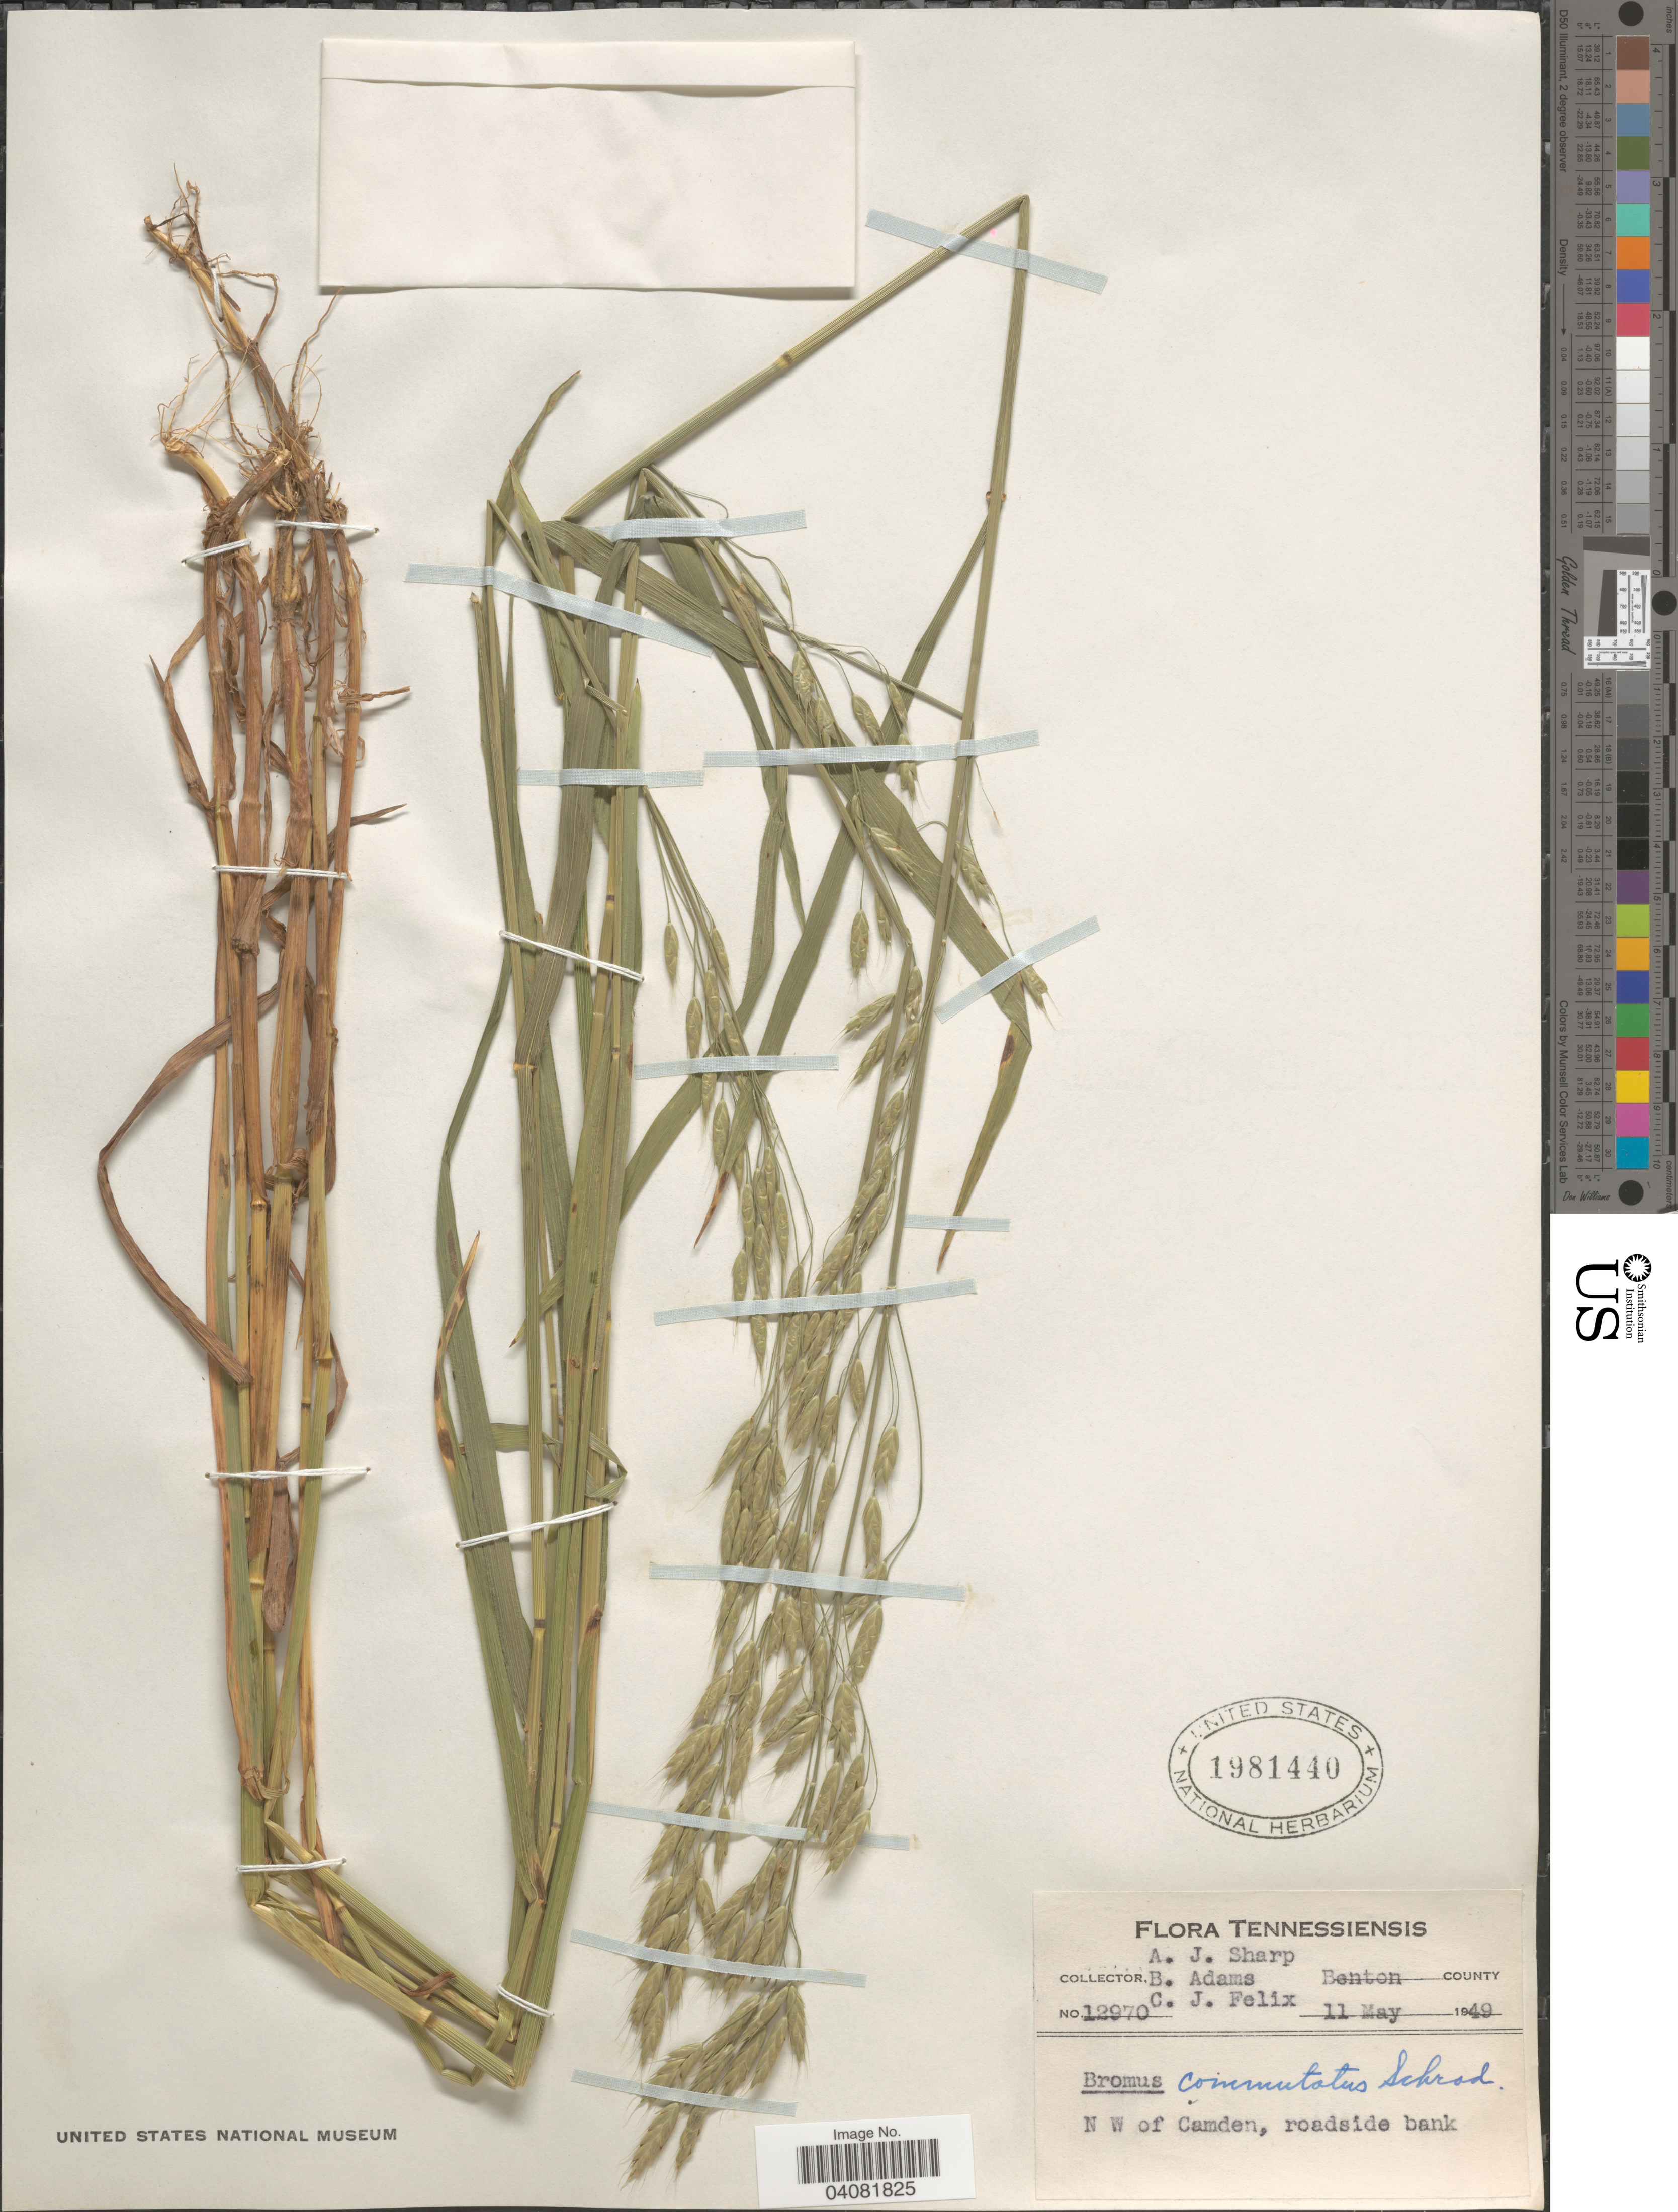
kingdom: Plantae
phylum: Tracheophyta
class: Liliopsida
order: Poales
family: Poaceae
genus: Bromus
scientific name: Bromus commutatus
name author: Schrad.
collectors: A. J. Sharp, B. Adams & C. Felix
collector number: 12970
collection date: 1949-05-11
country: United States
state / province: Tennessee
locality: Benton County. N W of Camden, roadside bank.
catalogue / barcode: US 1981440